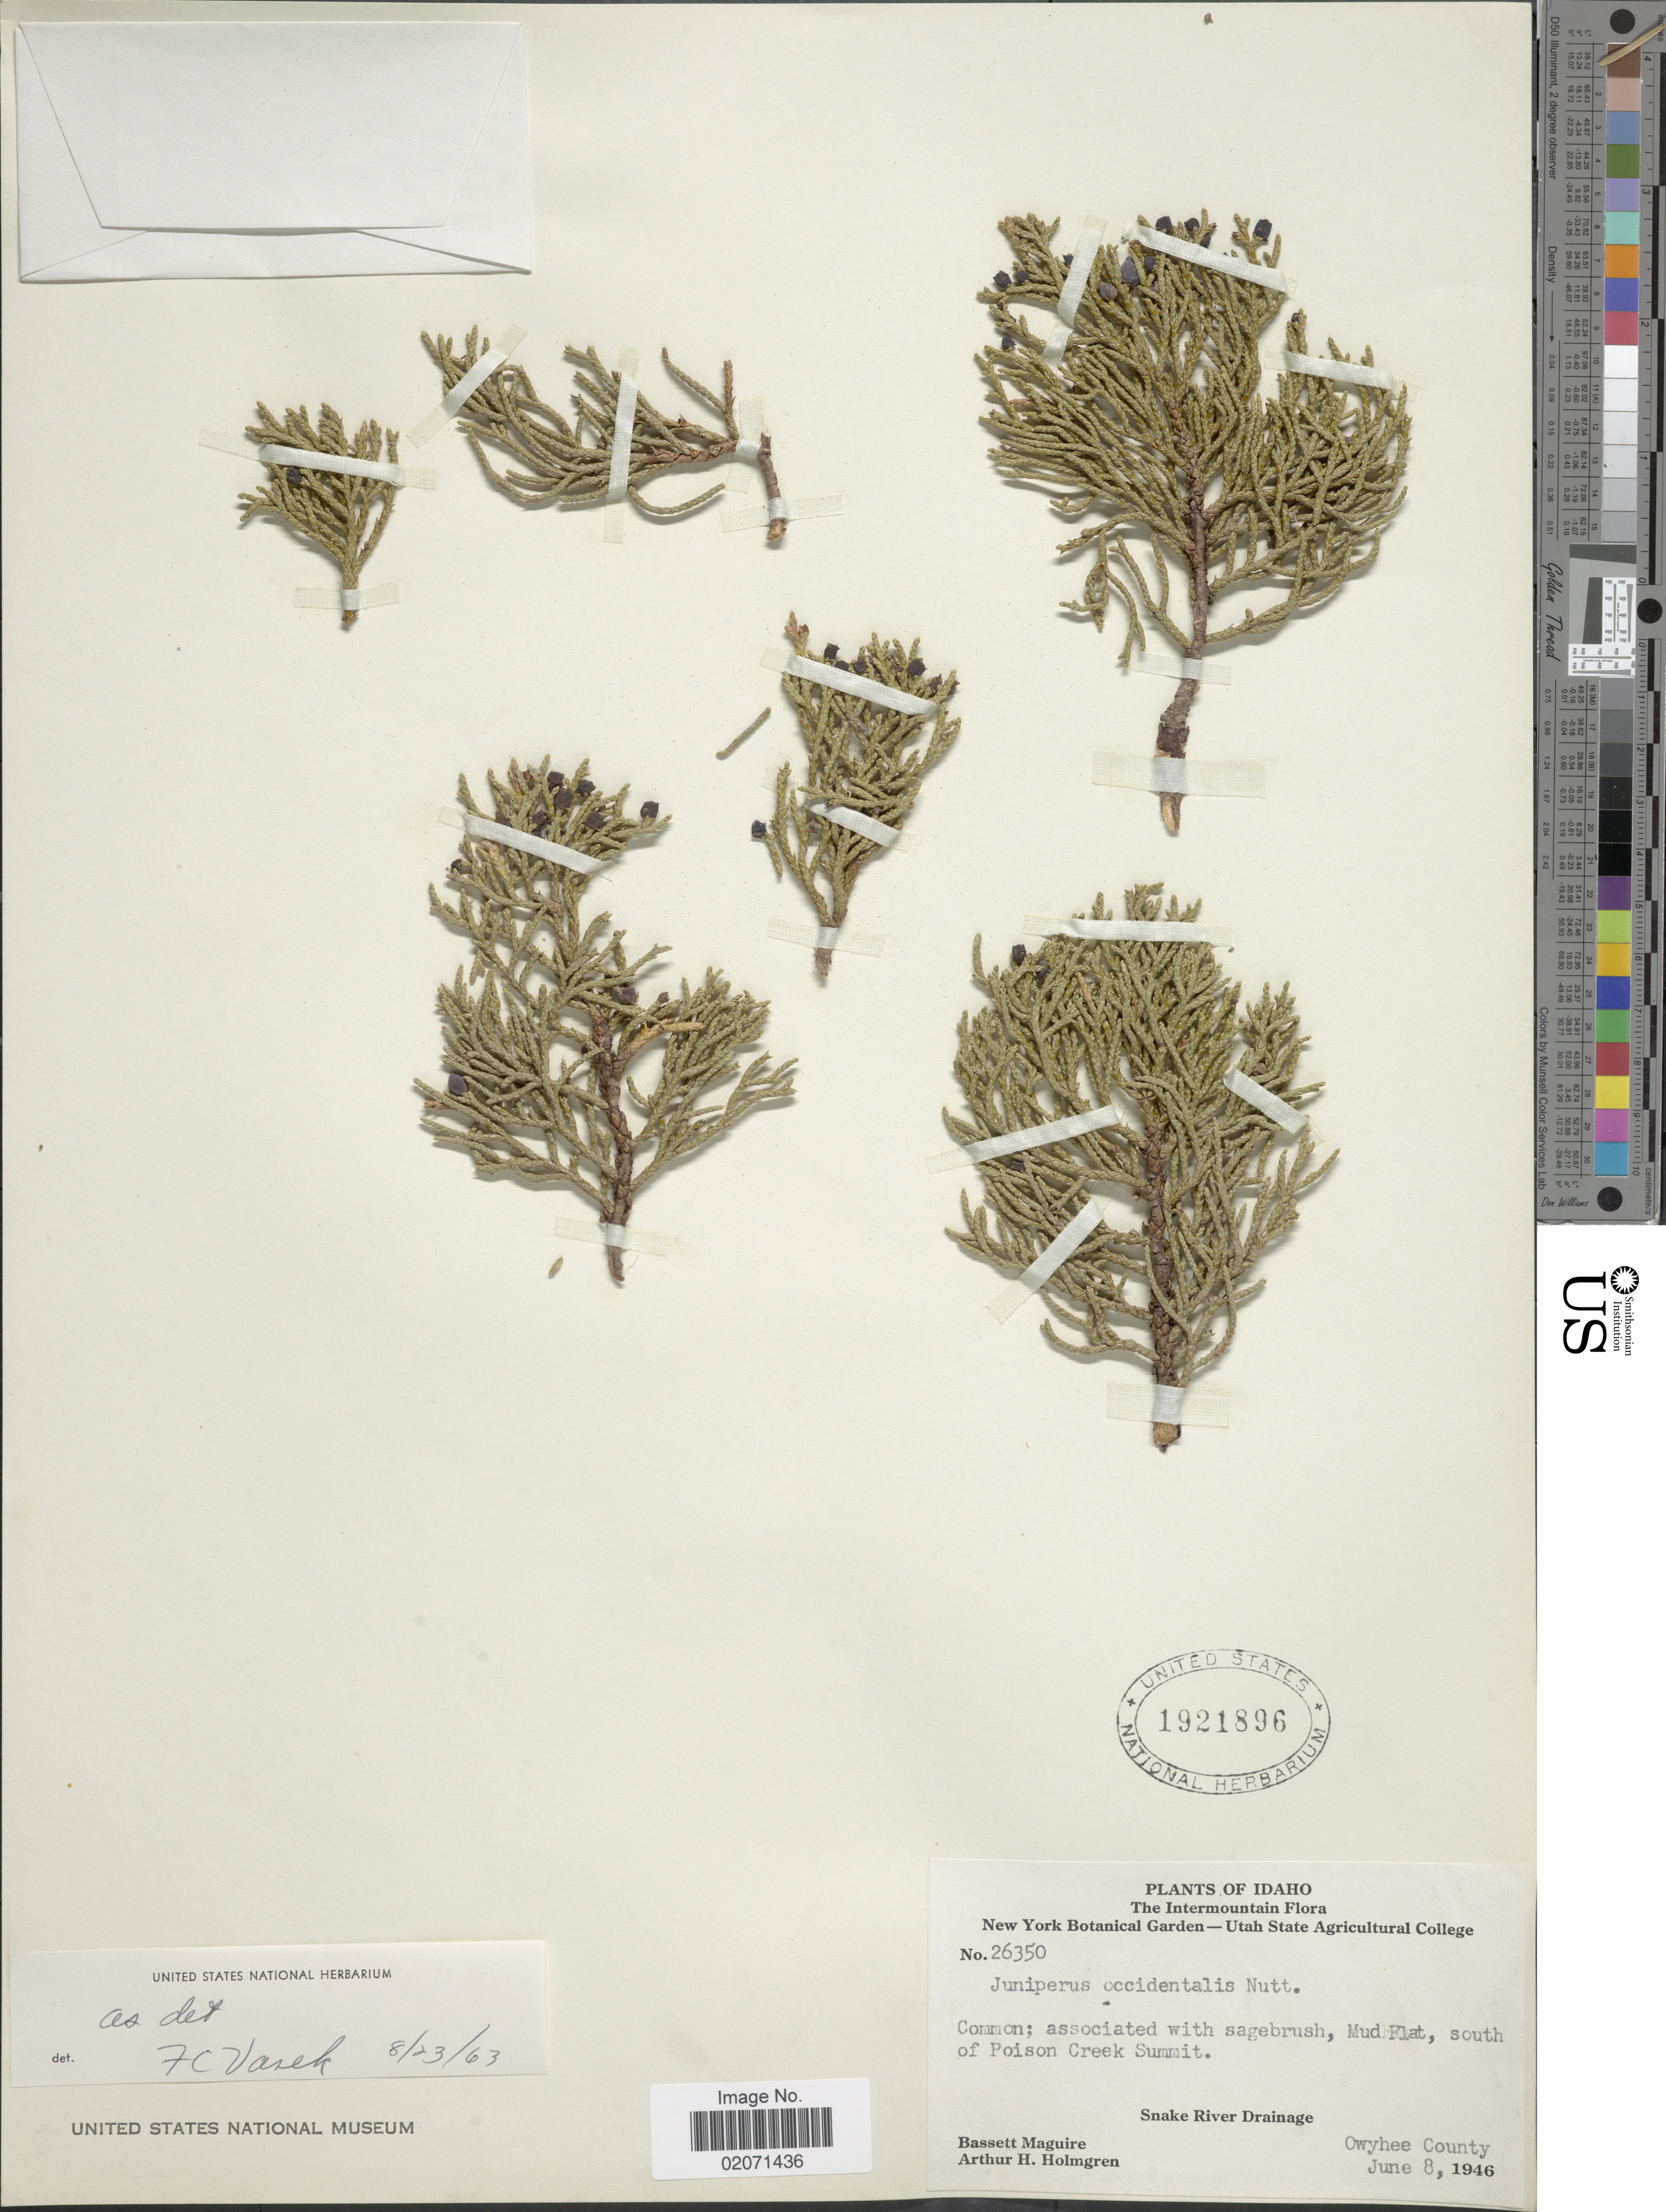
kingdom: Plantae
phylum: Tracheophyta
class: Pinopsida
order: Pinales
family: Cupressaceae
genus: Juniperus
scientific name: Juniperus occidentalis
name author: Hook.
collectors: B. Maguire & A. H. Holmgren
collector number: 26350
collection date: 1946-06-08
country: United States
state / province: Idaho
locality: The Intermountain. south of Poison Creek Summit. Snake River Drainage. Owyhee County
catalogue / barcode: US 1921896